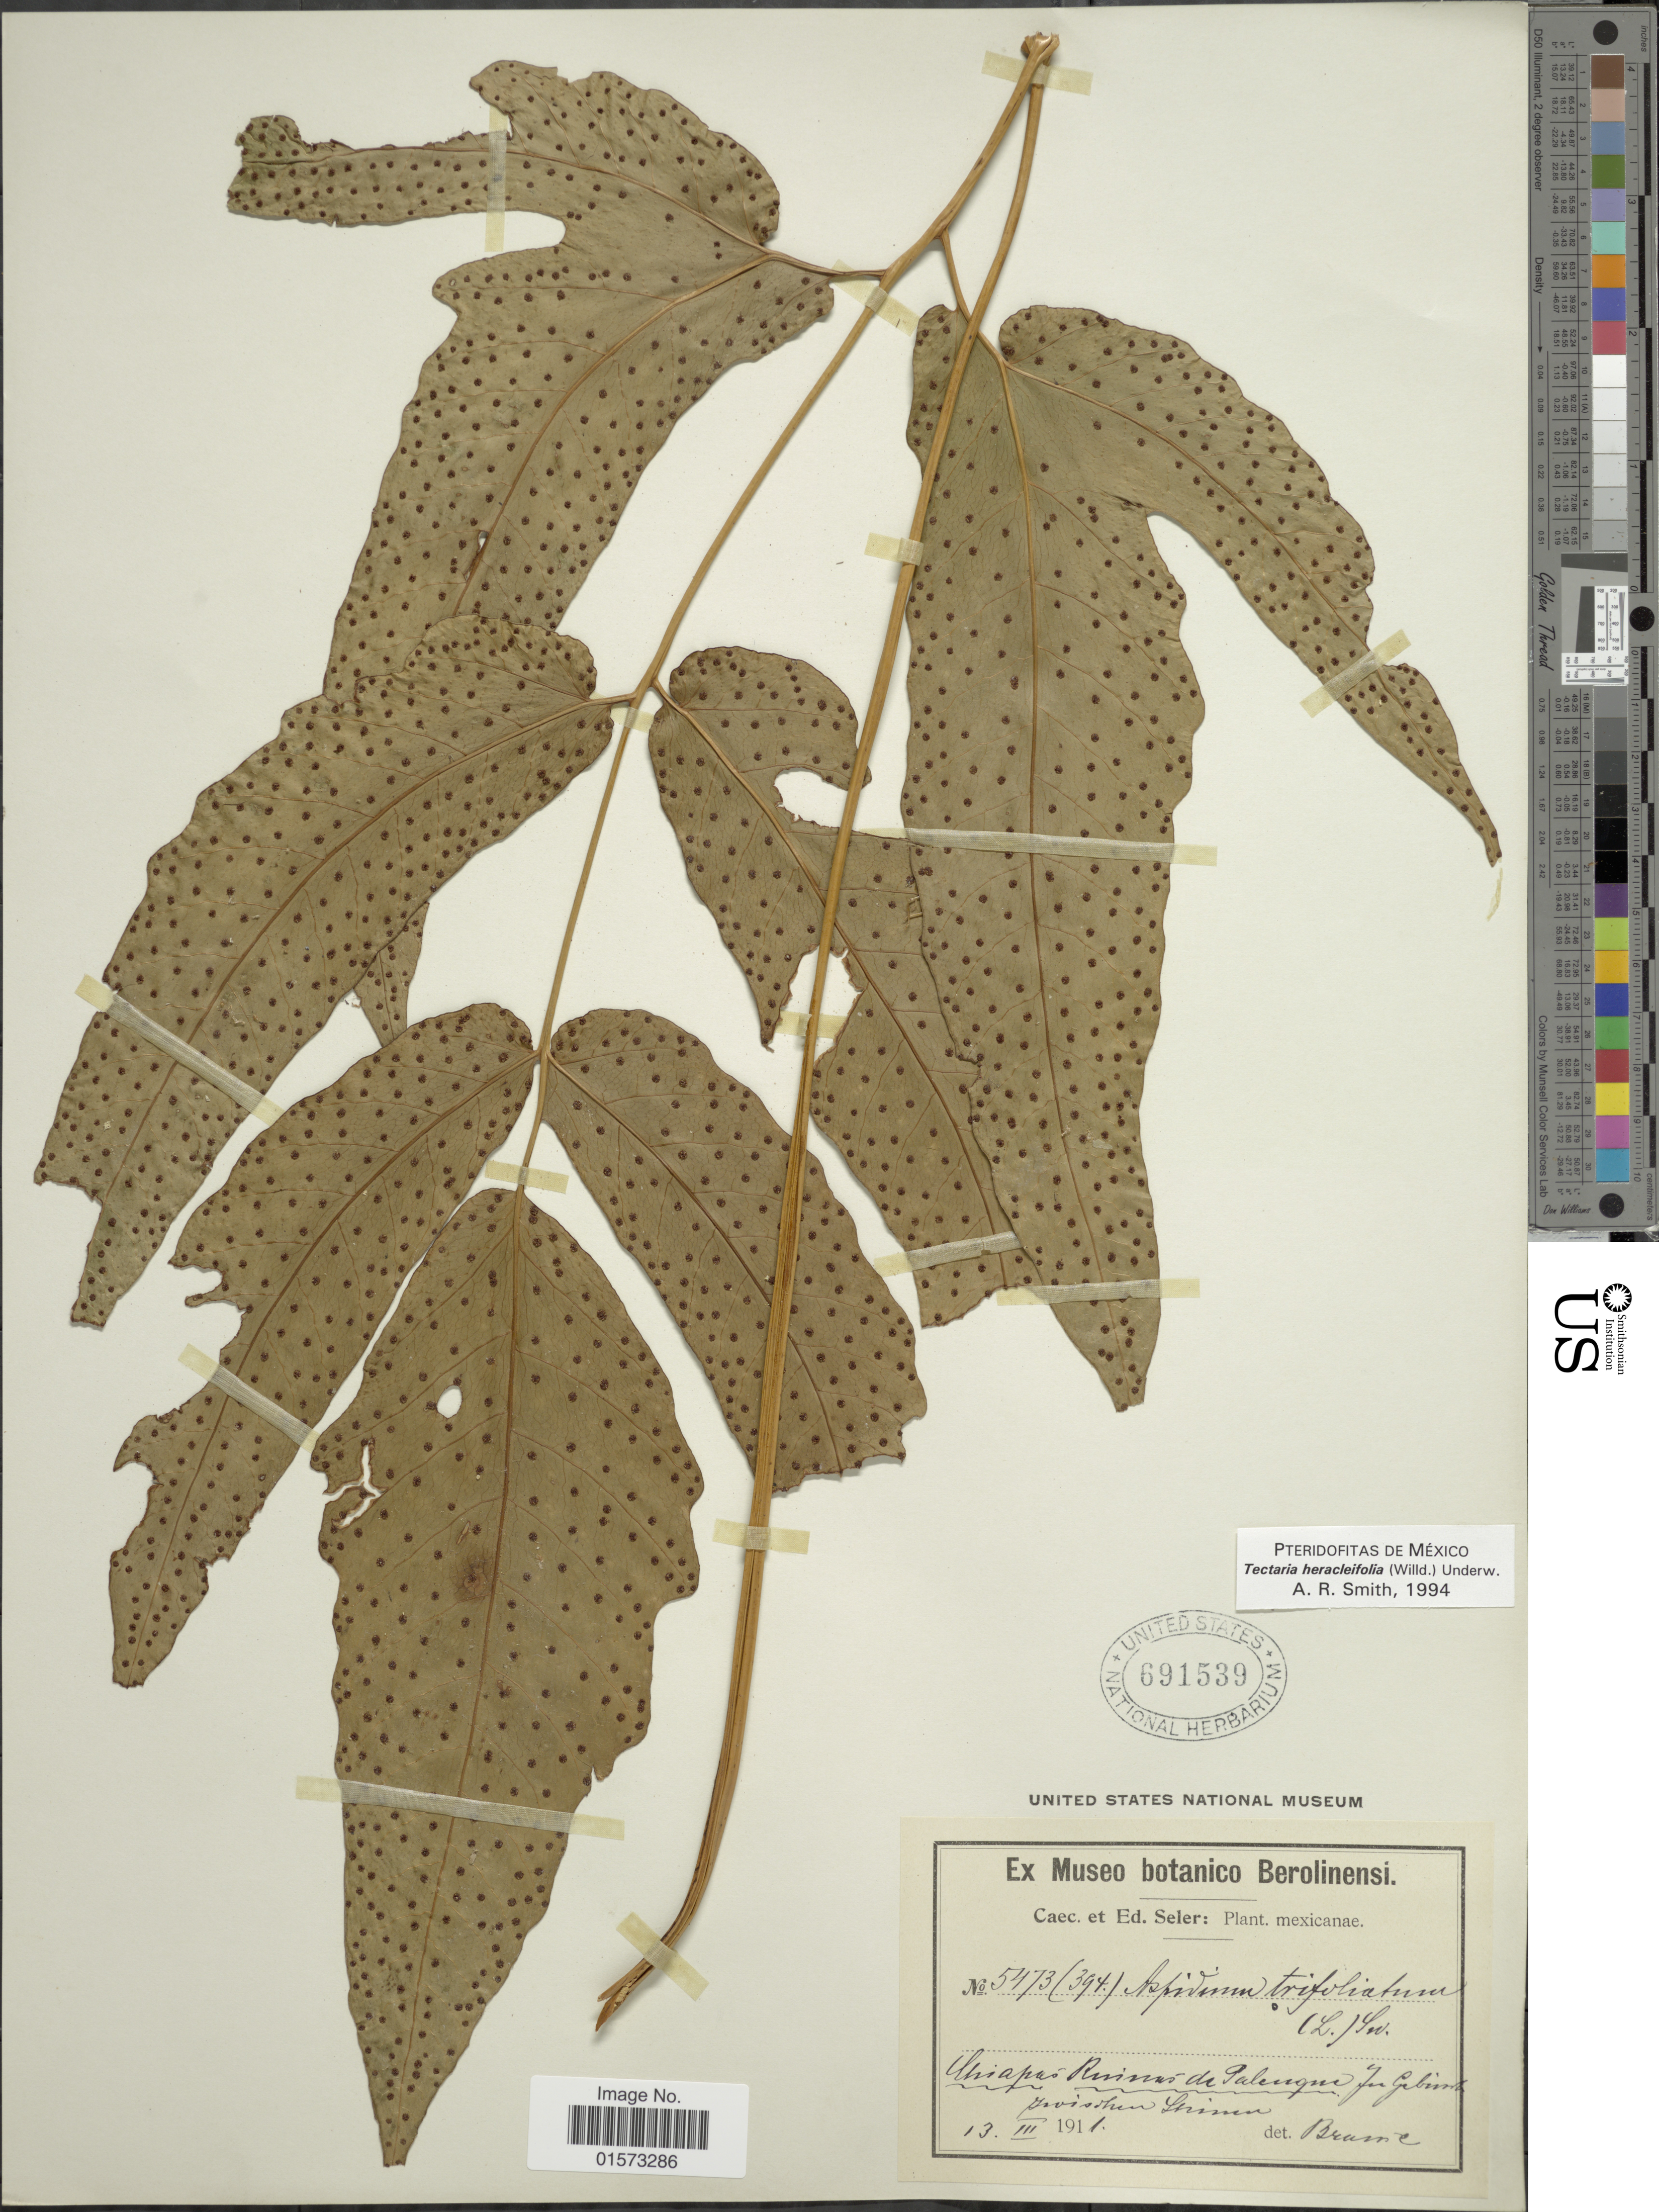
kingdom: Plantae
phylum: Tracheophyta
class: Polypodiopsida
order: Polypodiales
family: Tectariaceae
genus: Tectaria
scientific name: Tectaria heracleifolia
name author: (Willd.) Underw.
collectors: -. Seler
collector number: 5473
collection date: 1911-03-13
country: Mexico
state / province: Chiapas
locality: Ruinas de Palenque in Gebusch zwischen Steinen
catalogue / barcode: US 691539